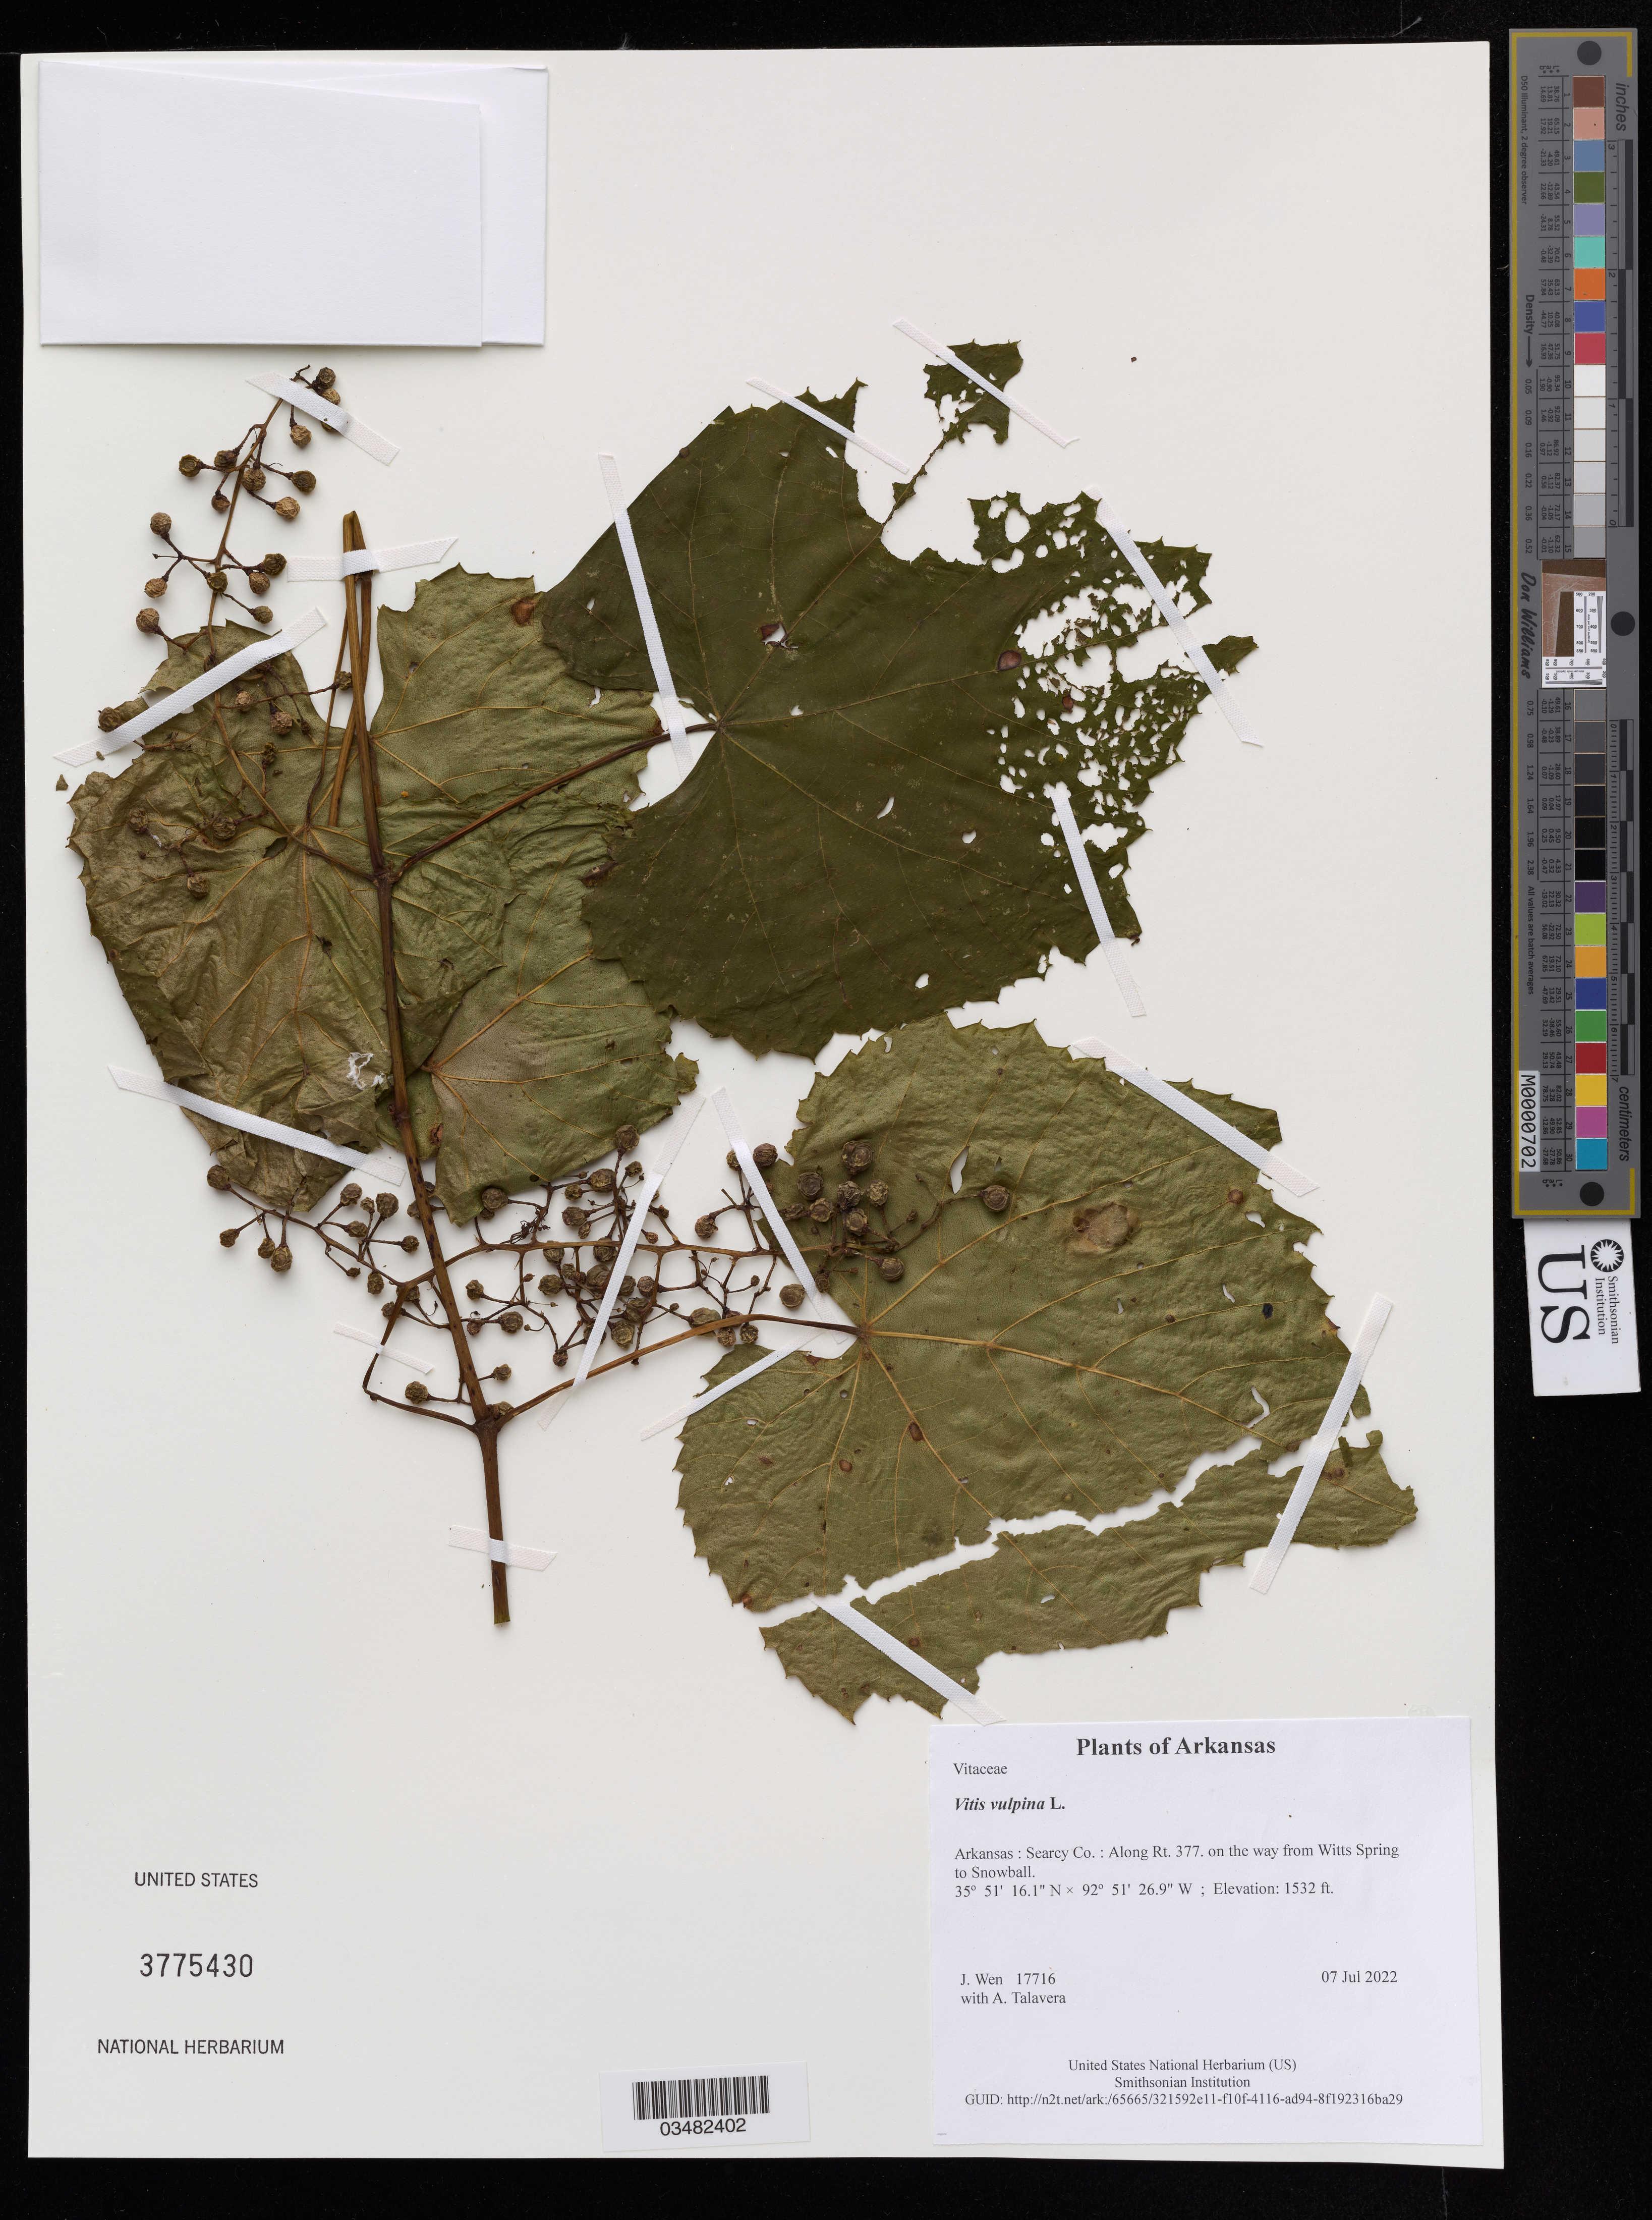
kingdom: Plantae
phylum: Tracheophyta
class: Magnoliopsida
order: Fagales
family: Juglandaceae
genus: Carya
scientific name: Carya tomentosa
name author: (Lam.) Nutt.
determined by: Wen, Jun, (BOT), Smithsonian Institution - National Museum of Natural History (UNITED STATES)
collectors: J. Wen & A. Talavera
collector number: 17717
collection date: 2022-07-07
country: United States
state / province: Arkansas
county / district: Searcy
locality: Along Rt. 377 on the way from Witts Spring to Snowball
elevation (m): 467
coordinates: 35 51.269 N, 92 51.448 W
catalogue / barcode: US 3775431